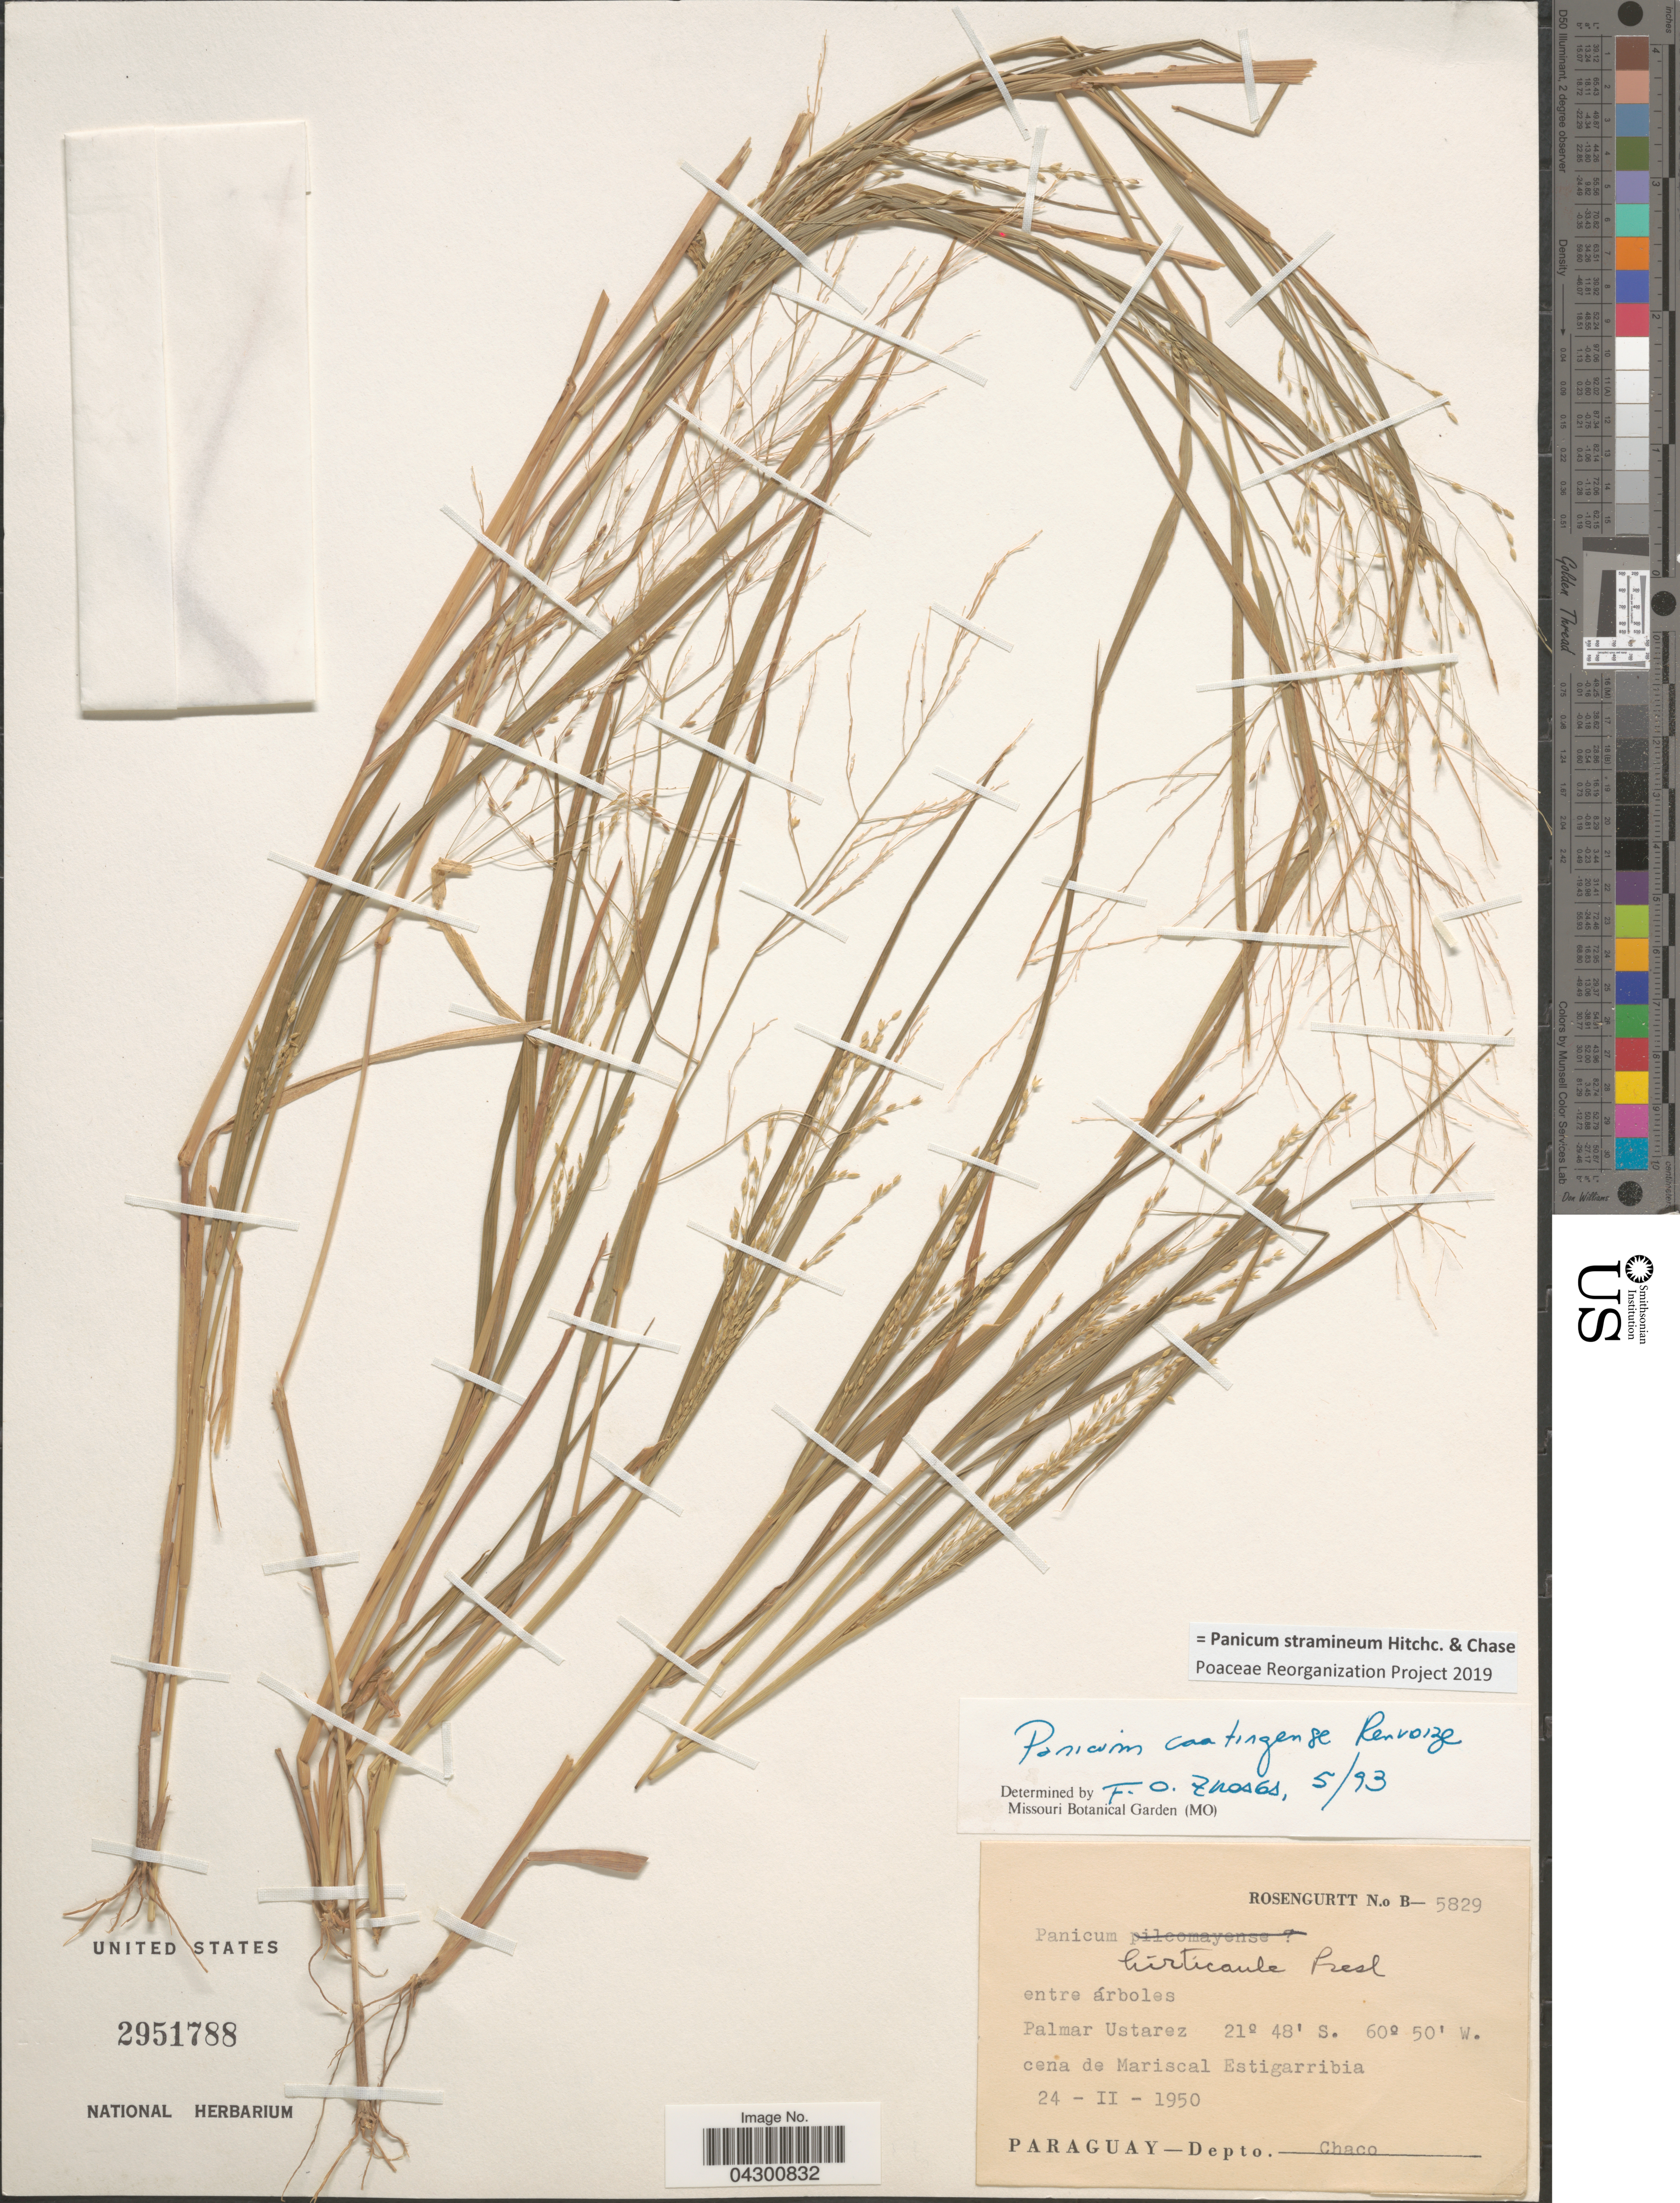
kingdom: Plantae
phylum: Tracheophyta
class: Liliopsida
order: Poales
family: Poaceae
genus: Panicum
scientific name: Panicum stramineum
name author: Hitchc. & Chase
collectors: Rosengurtt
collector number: B-5829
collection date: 1950-02-24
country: Argentina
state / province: Chaco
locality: Palmar Ustarez cena de Mariscal Estigarribia. Depto. Chaco.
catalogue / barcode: US 2951788